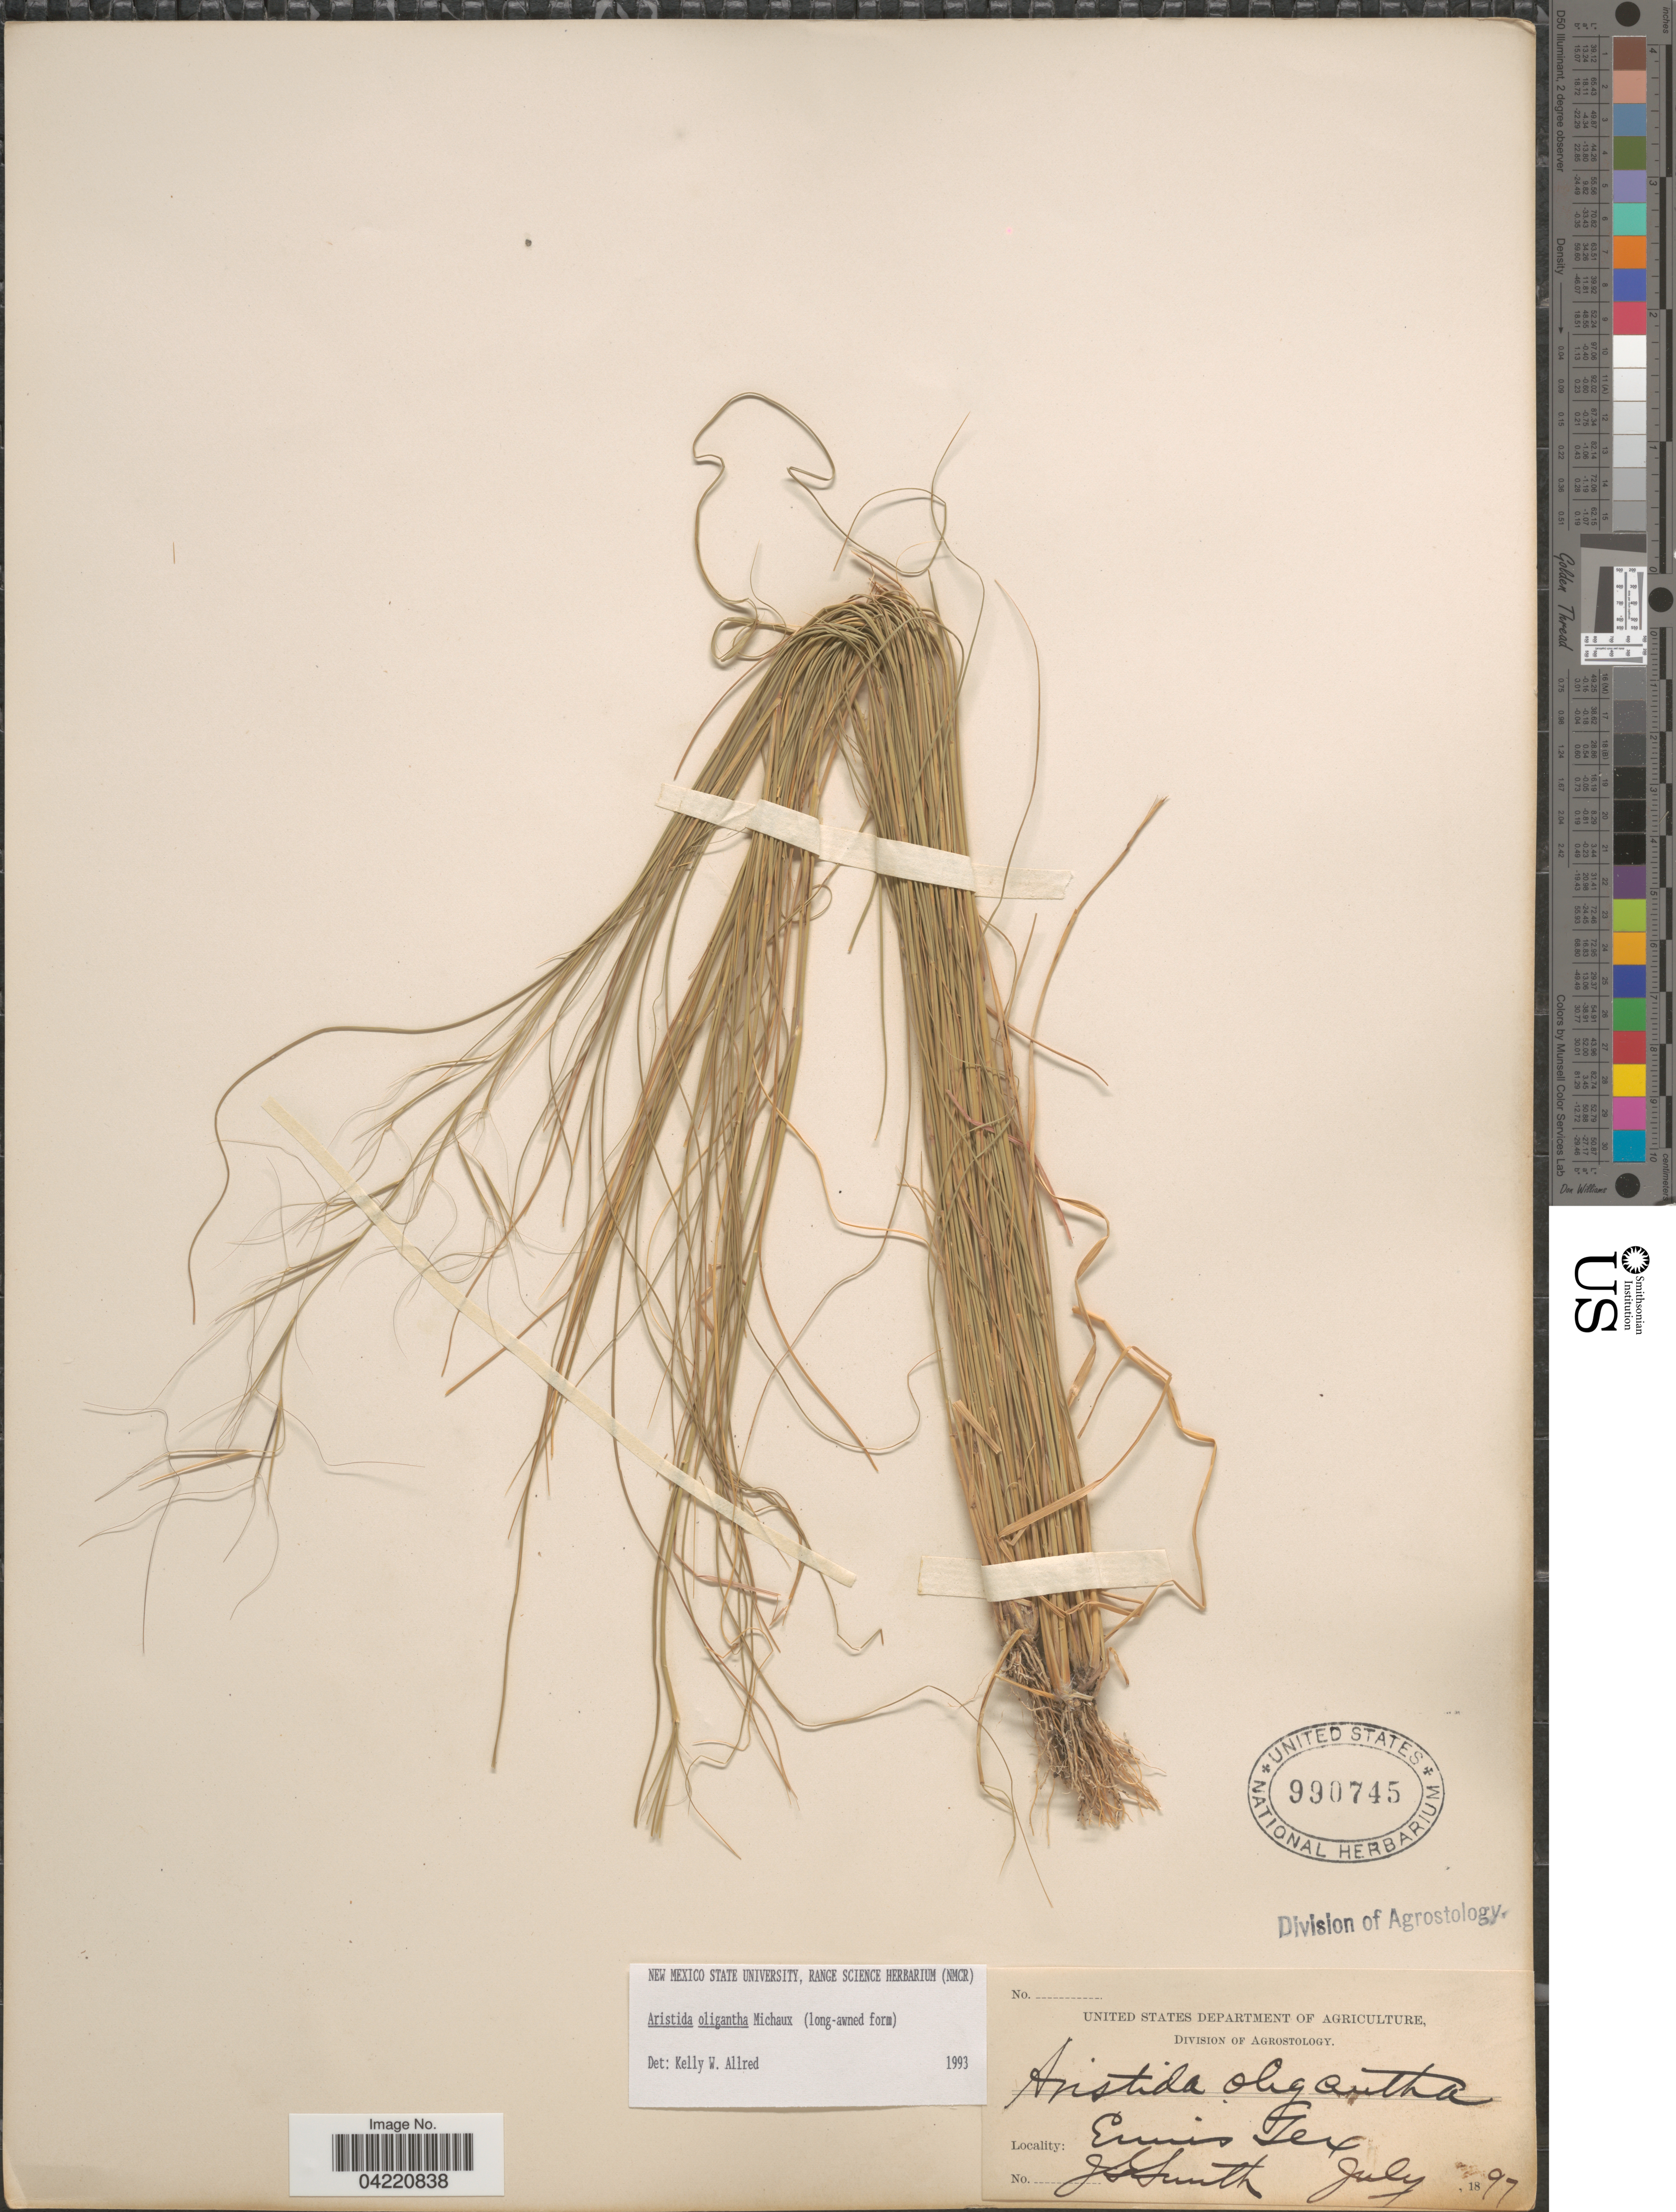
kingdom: Plantae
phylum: Tracheophyta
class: Liliopsida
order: Poales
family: Poaceae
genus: Aristida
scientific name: Aristida oligantha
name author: Michx.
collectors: J. G. Smith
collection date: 1897-07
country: United States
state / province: Texas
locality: Ennis.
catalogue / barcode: US 990745